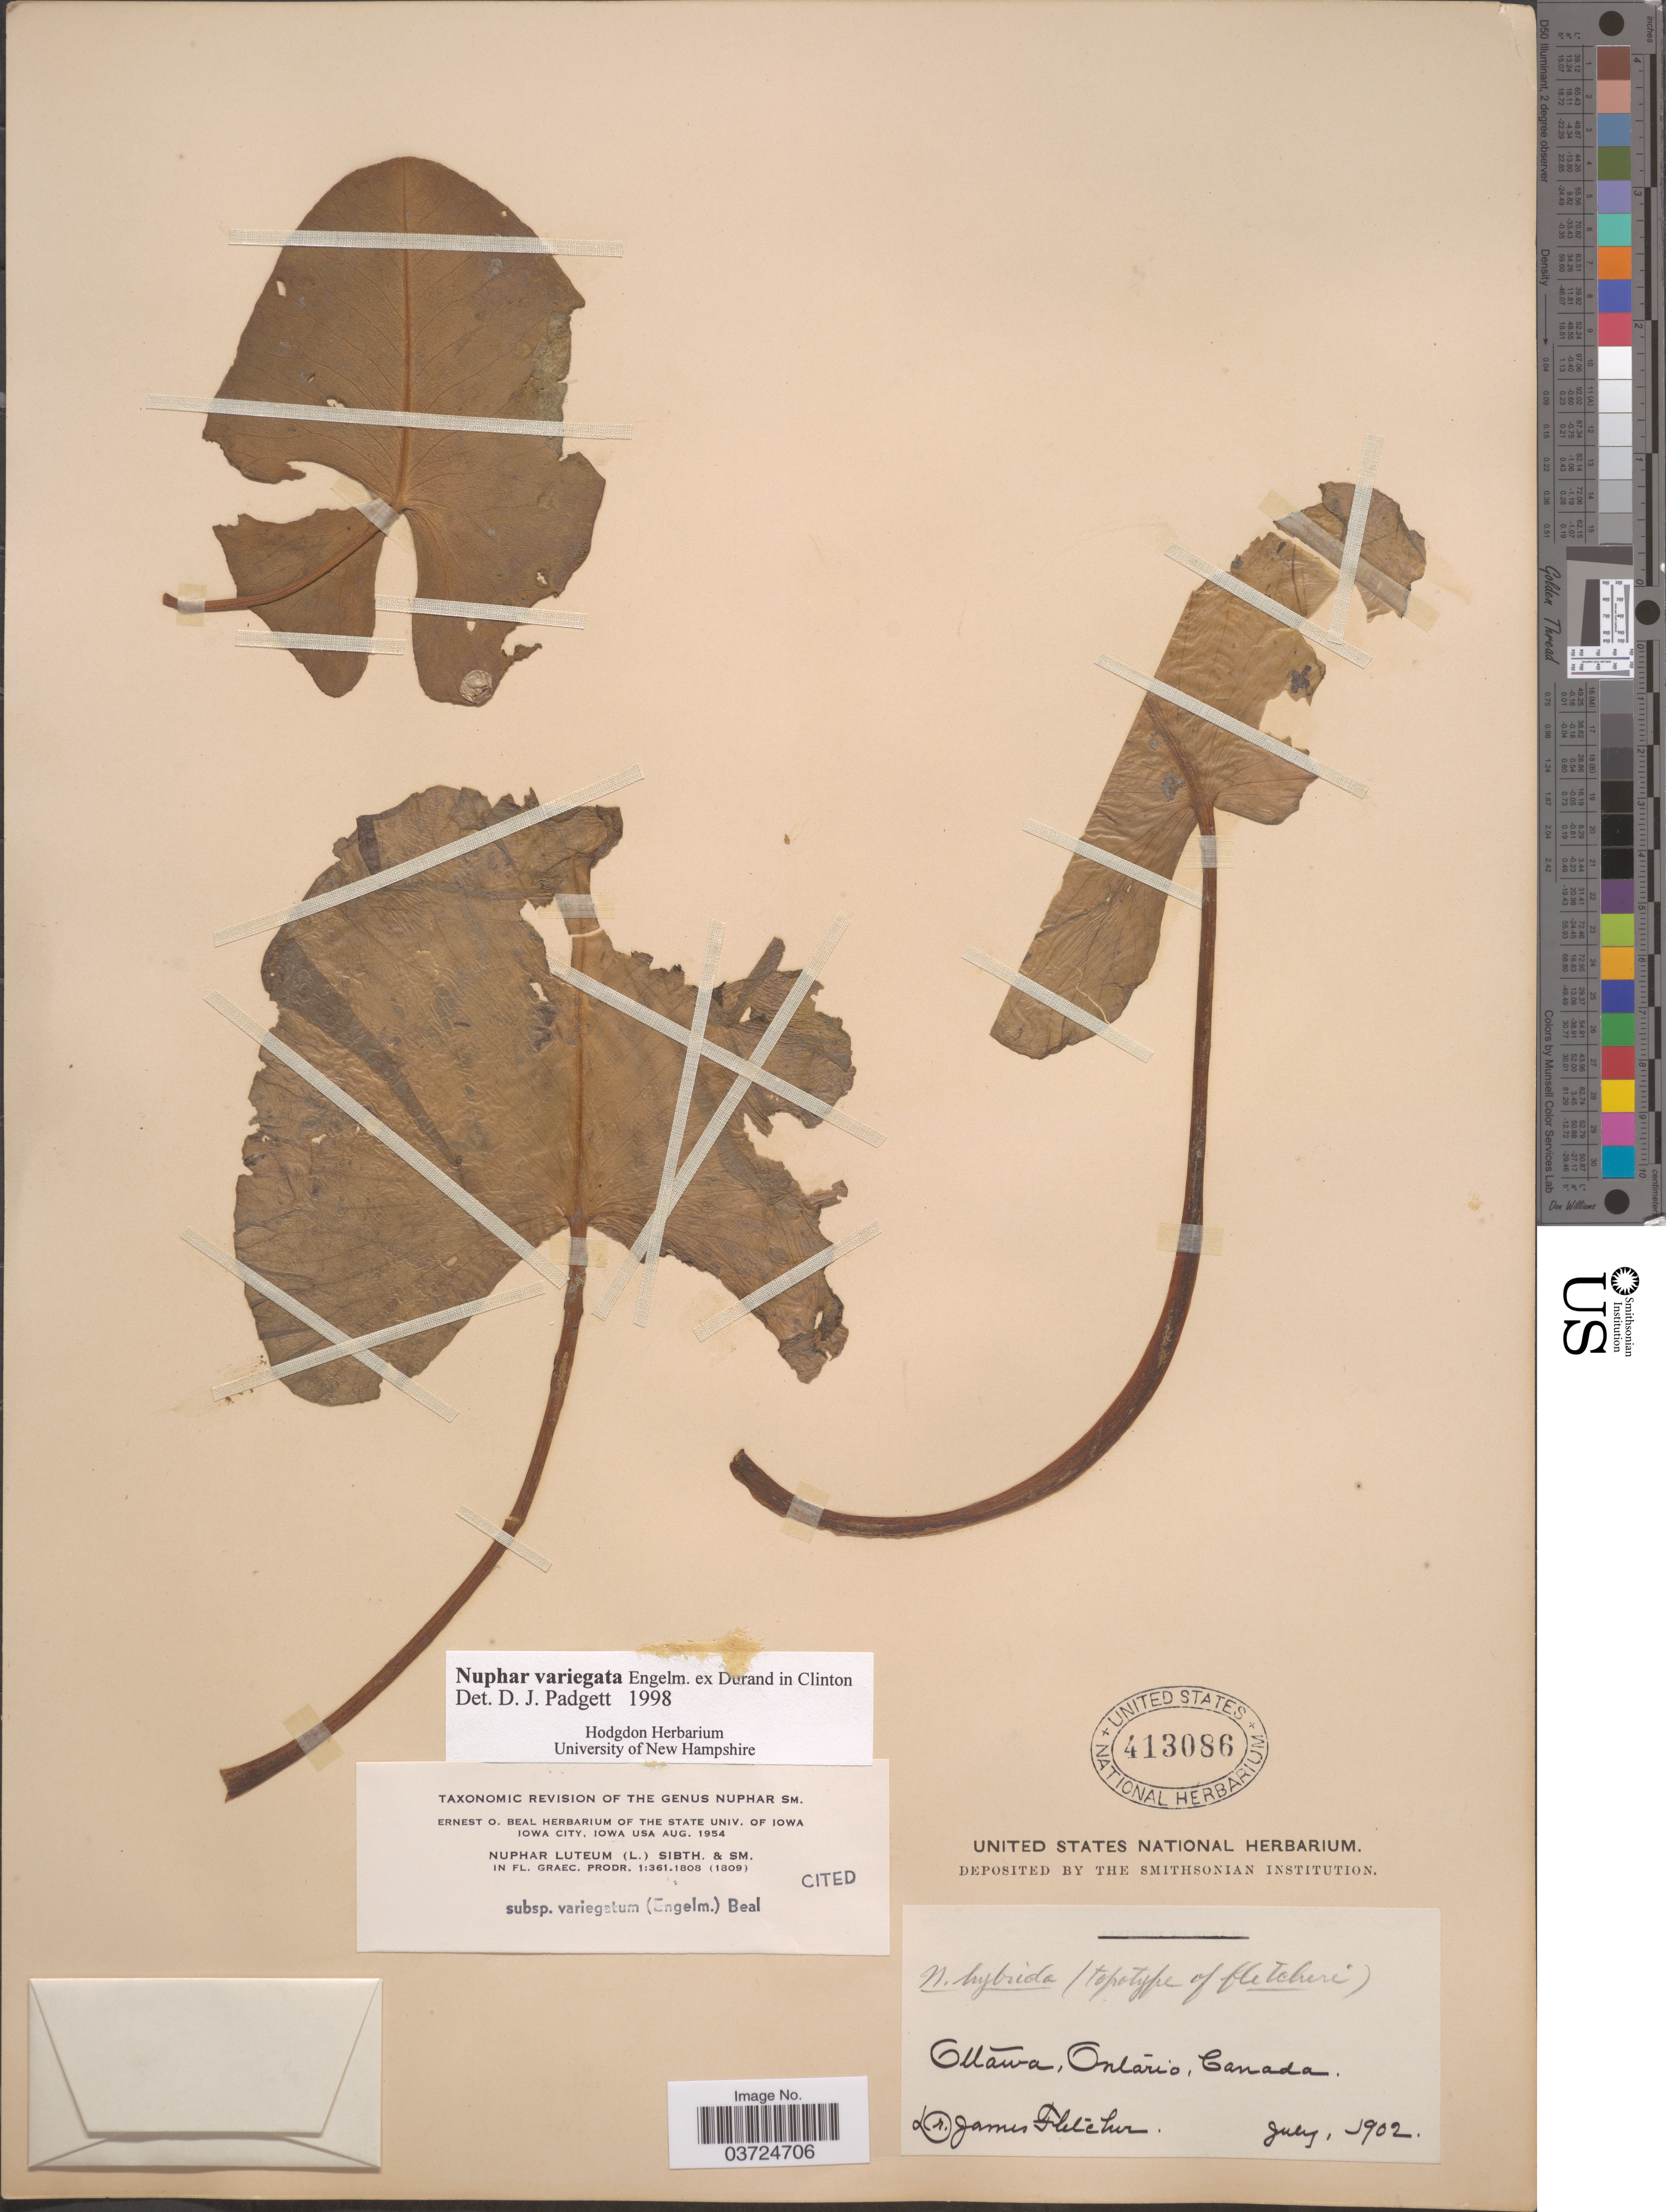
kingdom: Plantae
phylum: Tracheophyta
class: Magnoliopsida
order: Nymphaeales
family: Nymphaeaceae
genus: Nuphar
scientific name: Nuphar variegata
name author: Engelm. ex Durand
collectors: J. Fletcher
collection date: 1902-07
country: Canada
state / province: Ontario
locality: Ottawa.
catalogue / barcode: US 413086